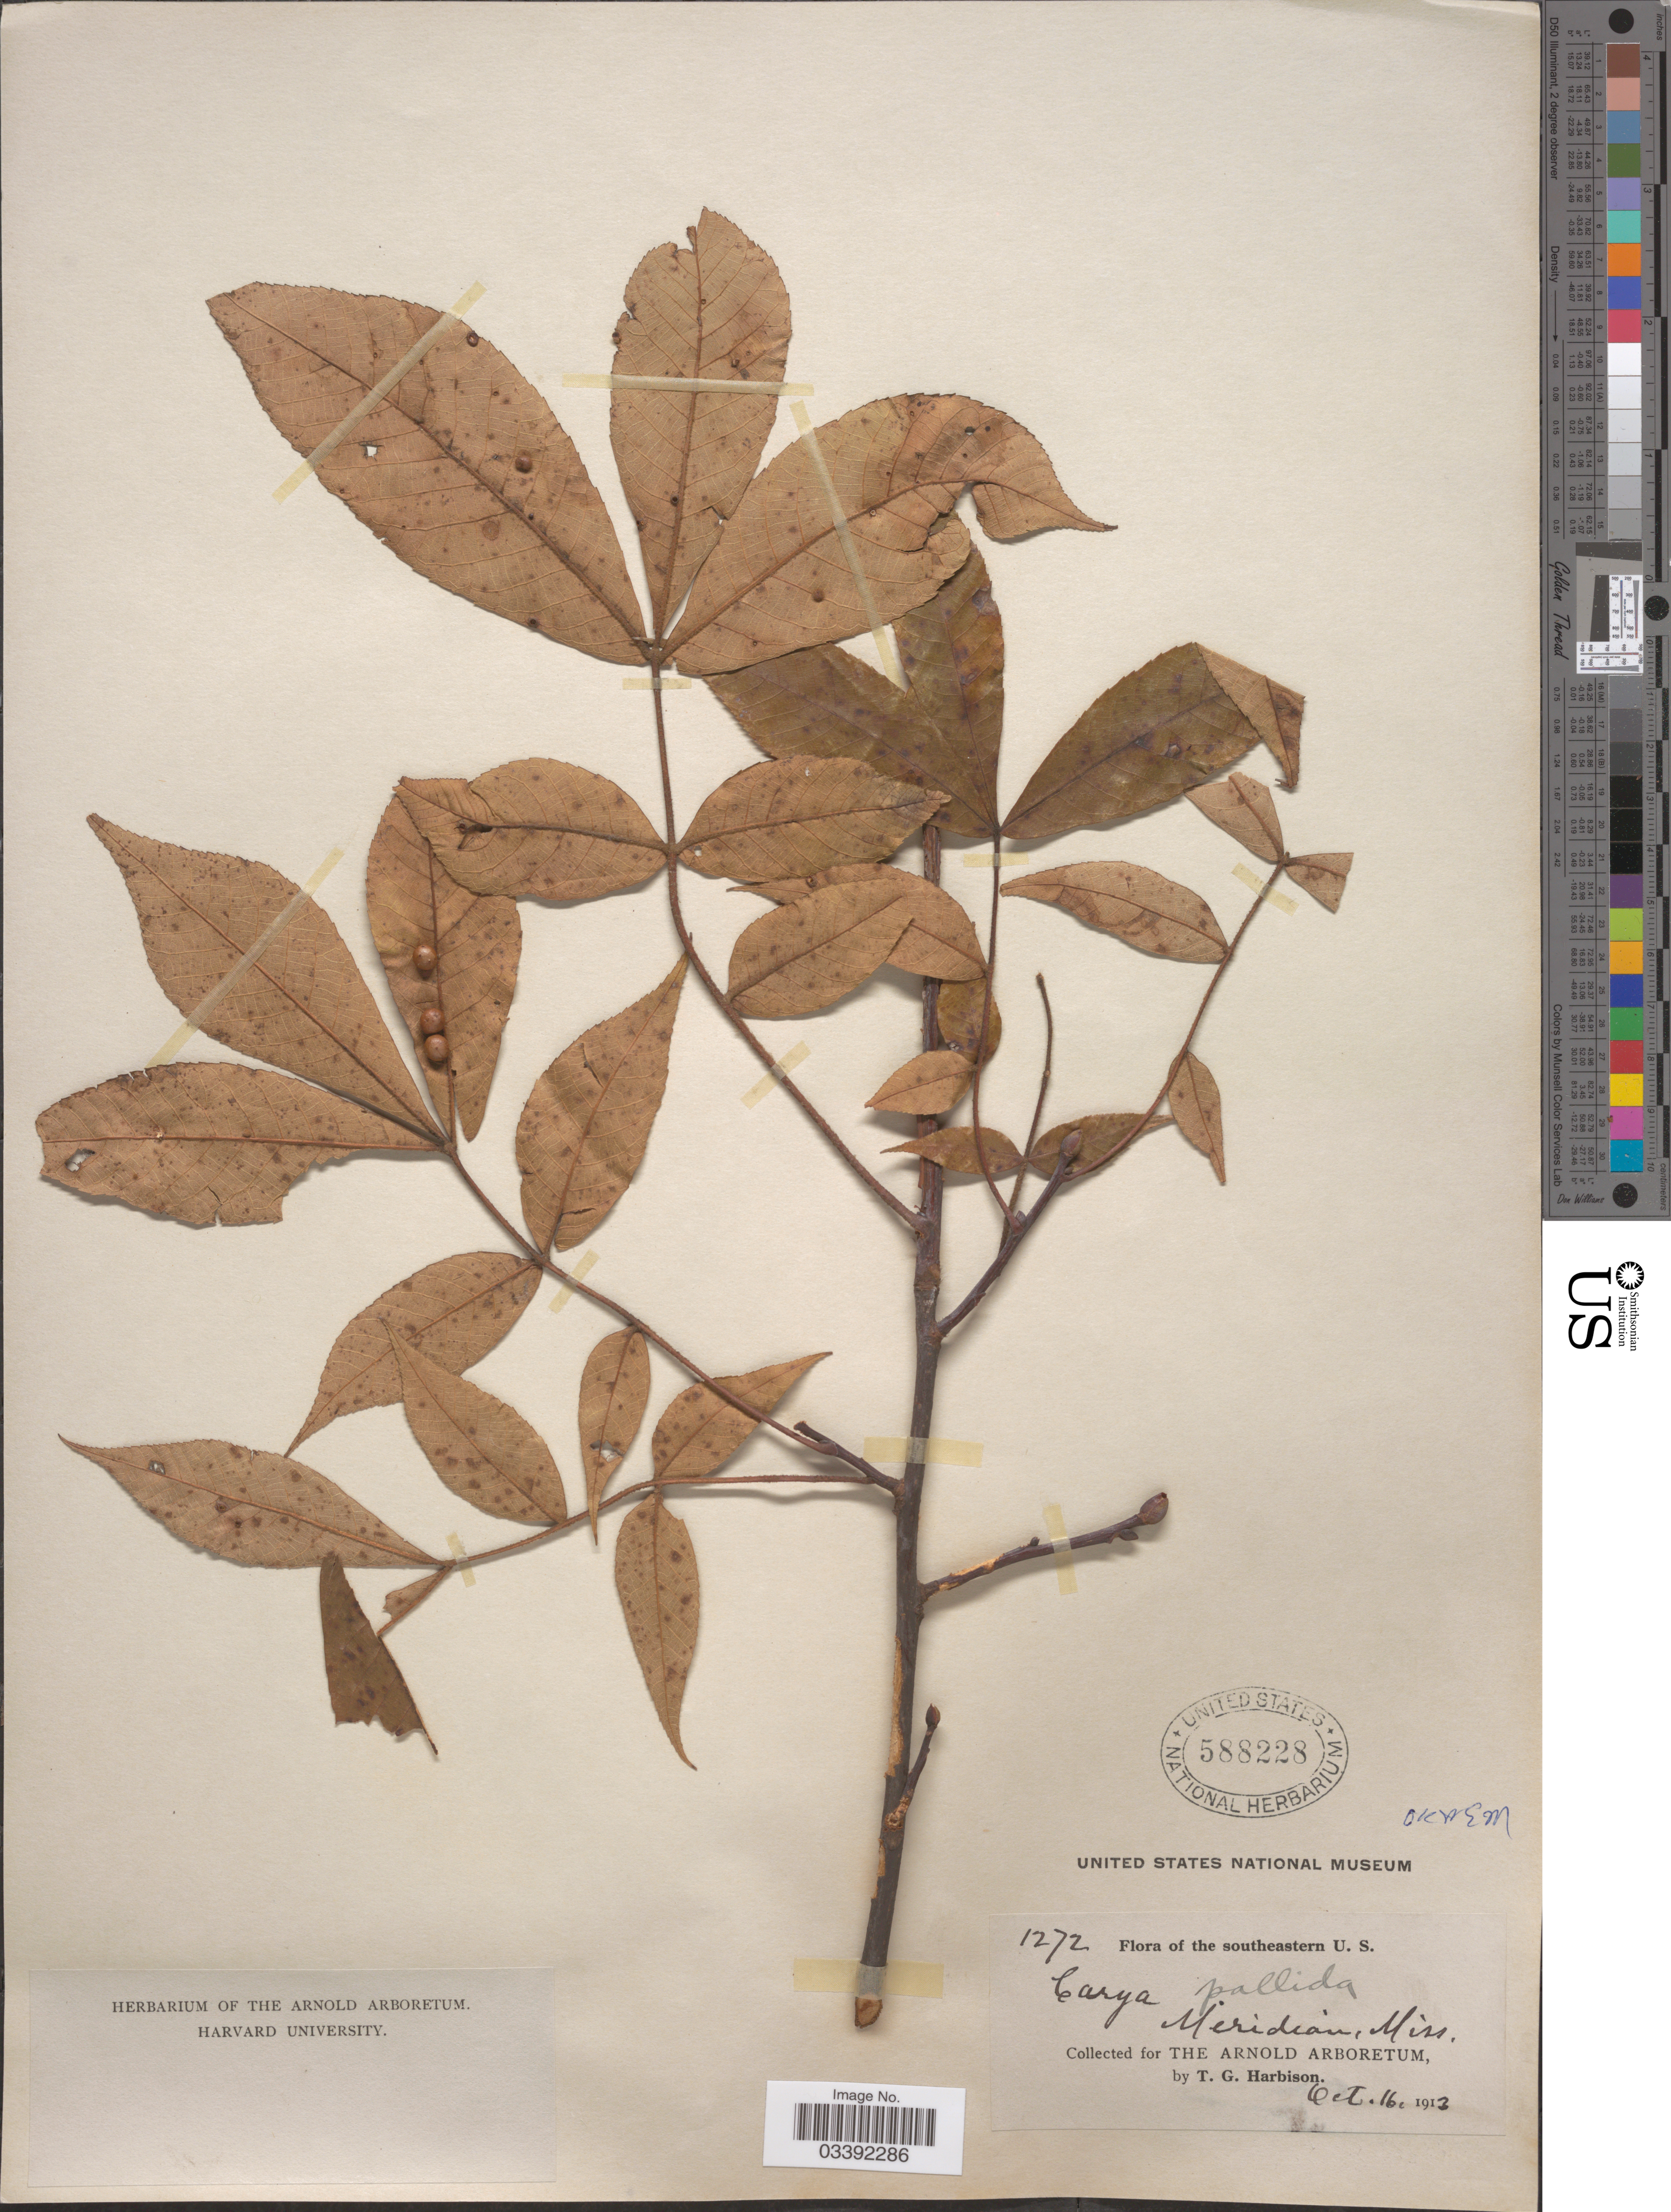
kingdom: Plantae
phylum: Tracheophyta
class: Magnoliopsida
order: Fagales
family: Juglandaceae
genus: Carya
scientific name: Carya pallida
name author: (Ashe) Engl. & Graebner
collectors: T. Harbison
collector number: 1272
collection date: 1913-10-16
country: United States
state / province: Mississippi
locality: Meridian.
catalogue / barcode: US 588228